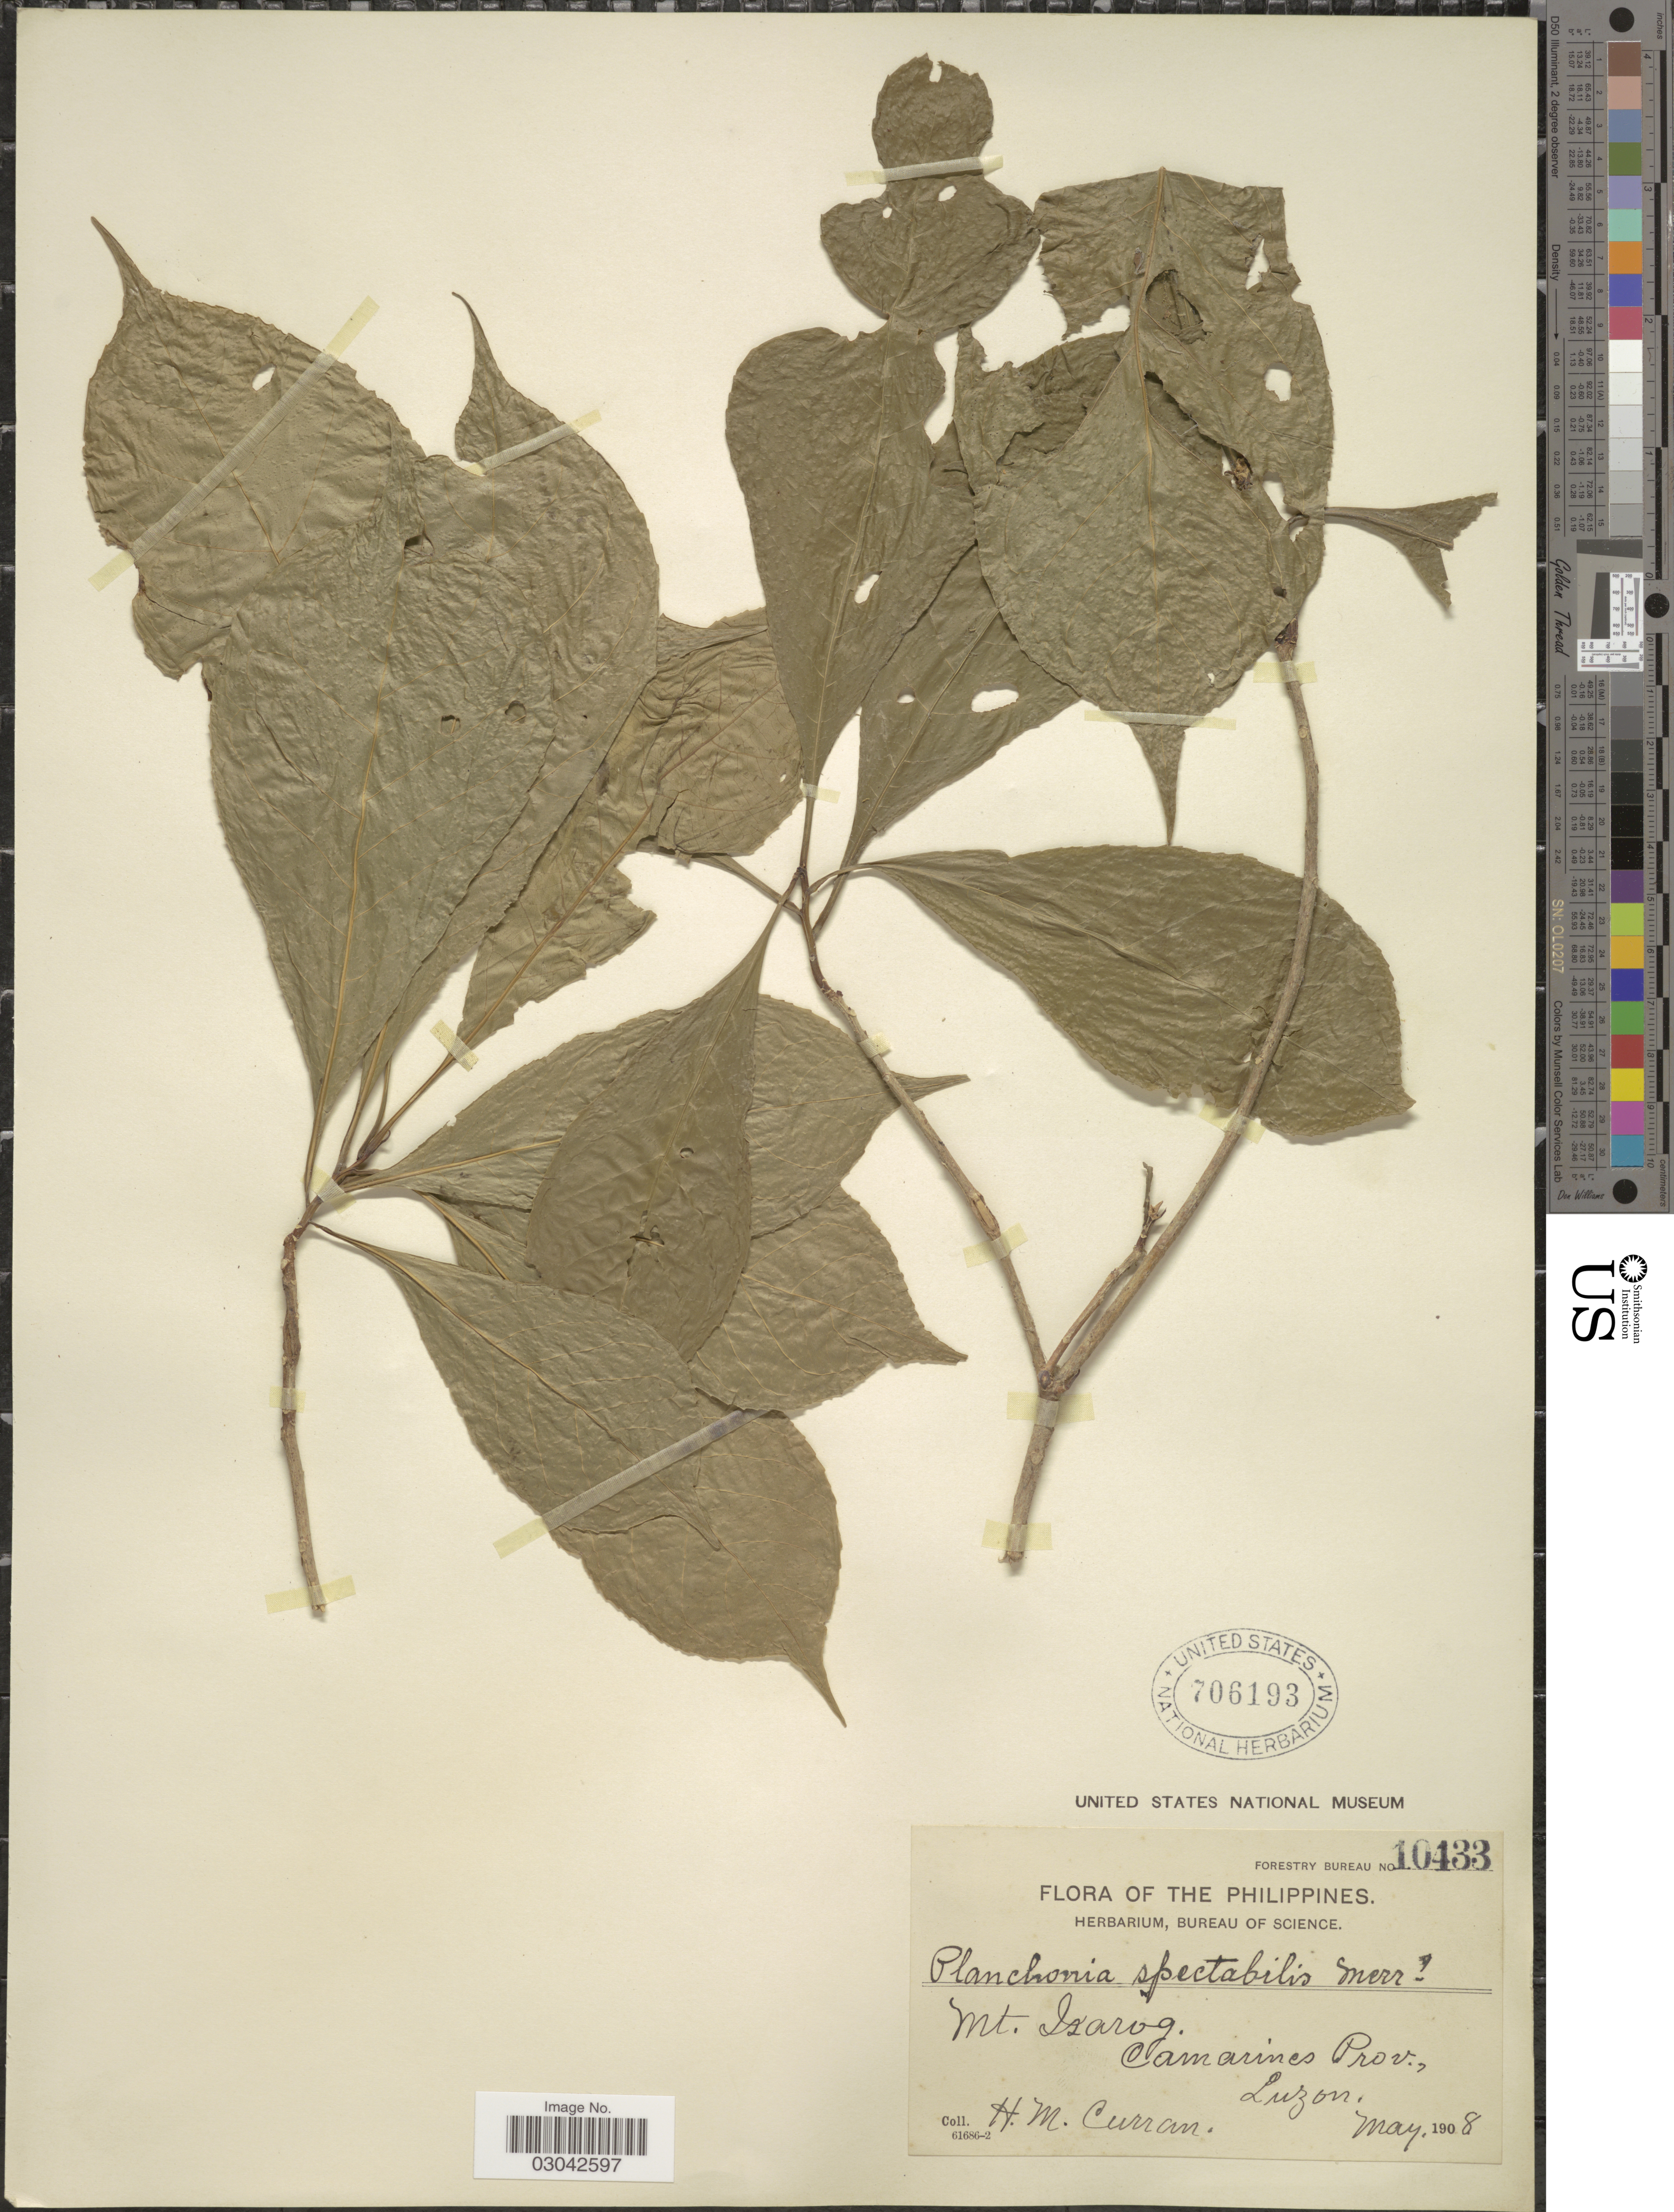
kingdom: Plantae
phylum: Tracheophyta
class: Magnoliopsida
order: Ericales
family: Lecythidaceae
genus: Planchonia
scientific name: Planchonia spectabilis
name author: Merr.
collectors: H. M. Curran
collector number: Forestry Bureau 10433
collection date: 1908-05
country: Philippines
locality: Mt. Isarog. Camarines Prov., Luzon.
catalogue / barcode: US 706193